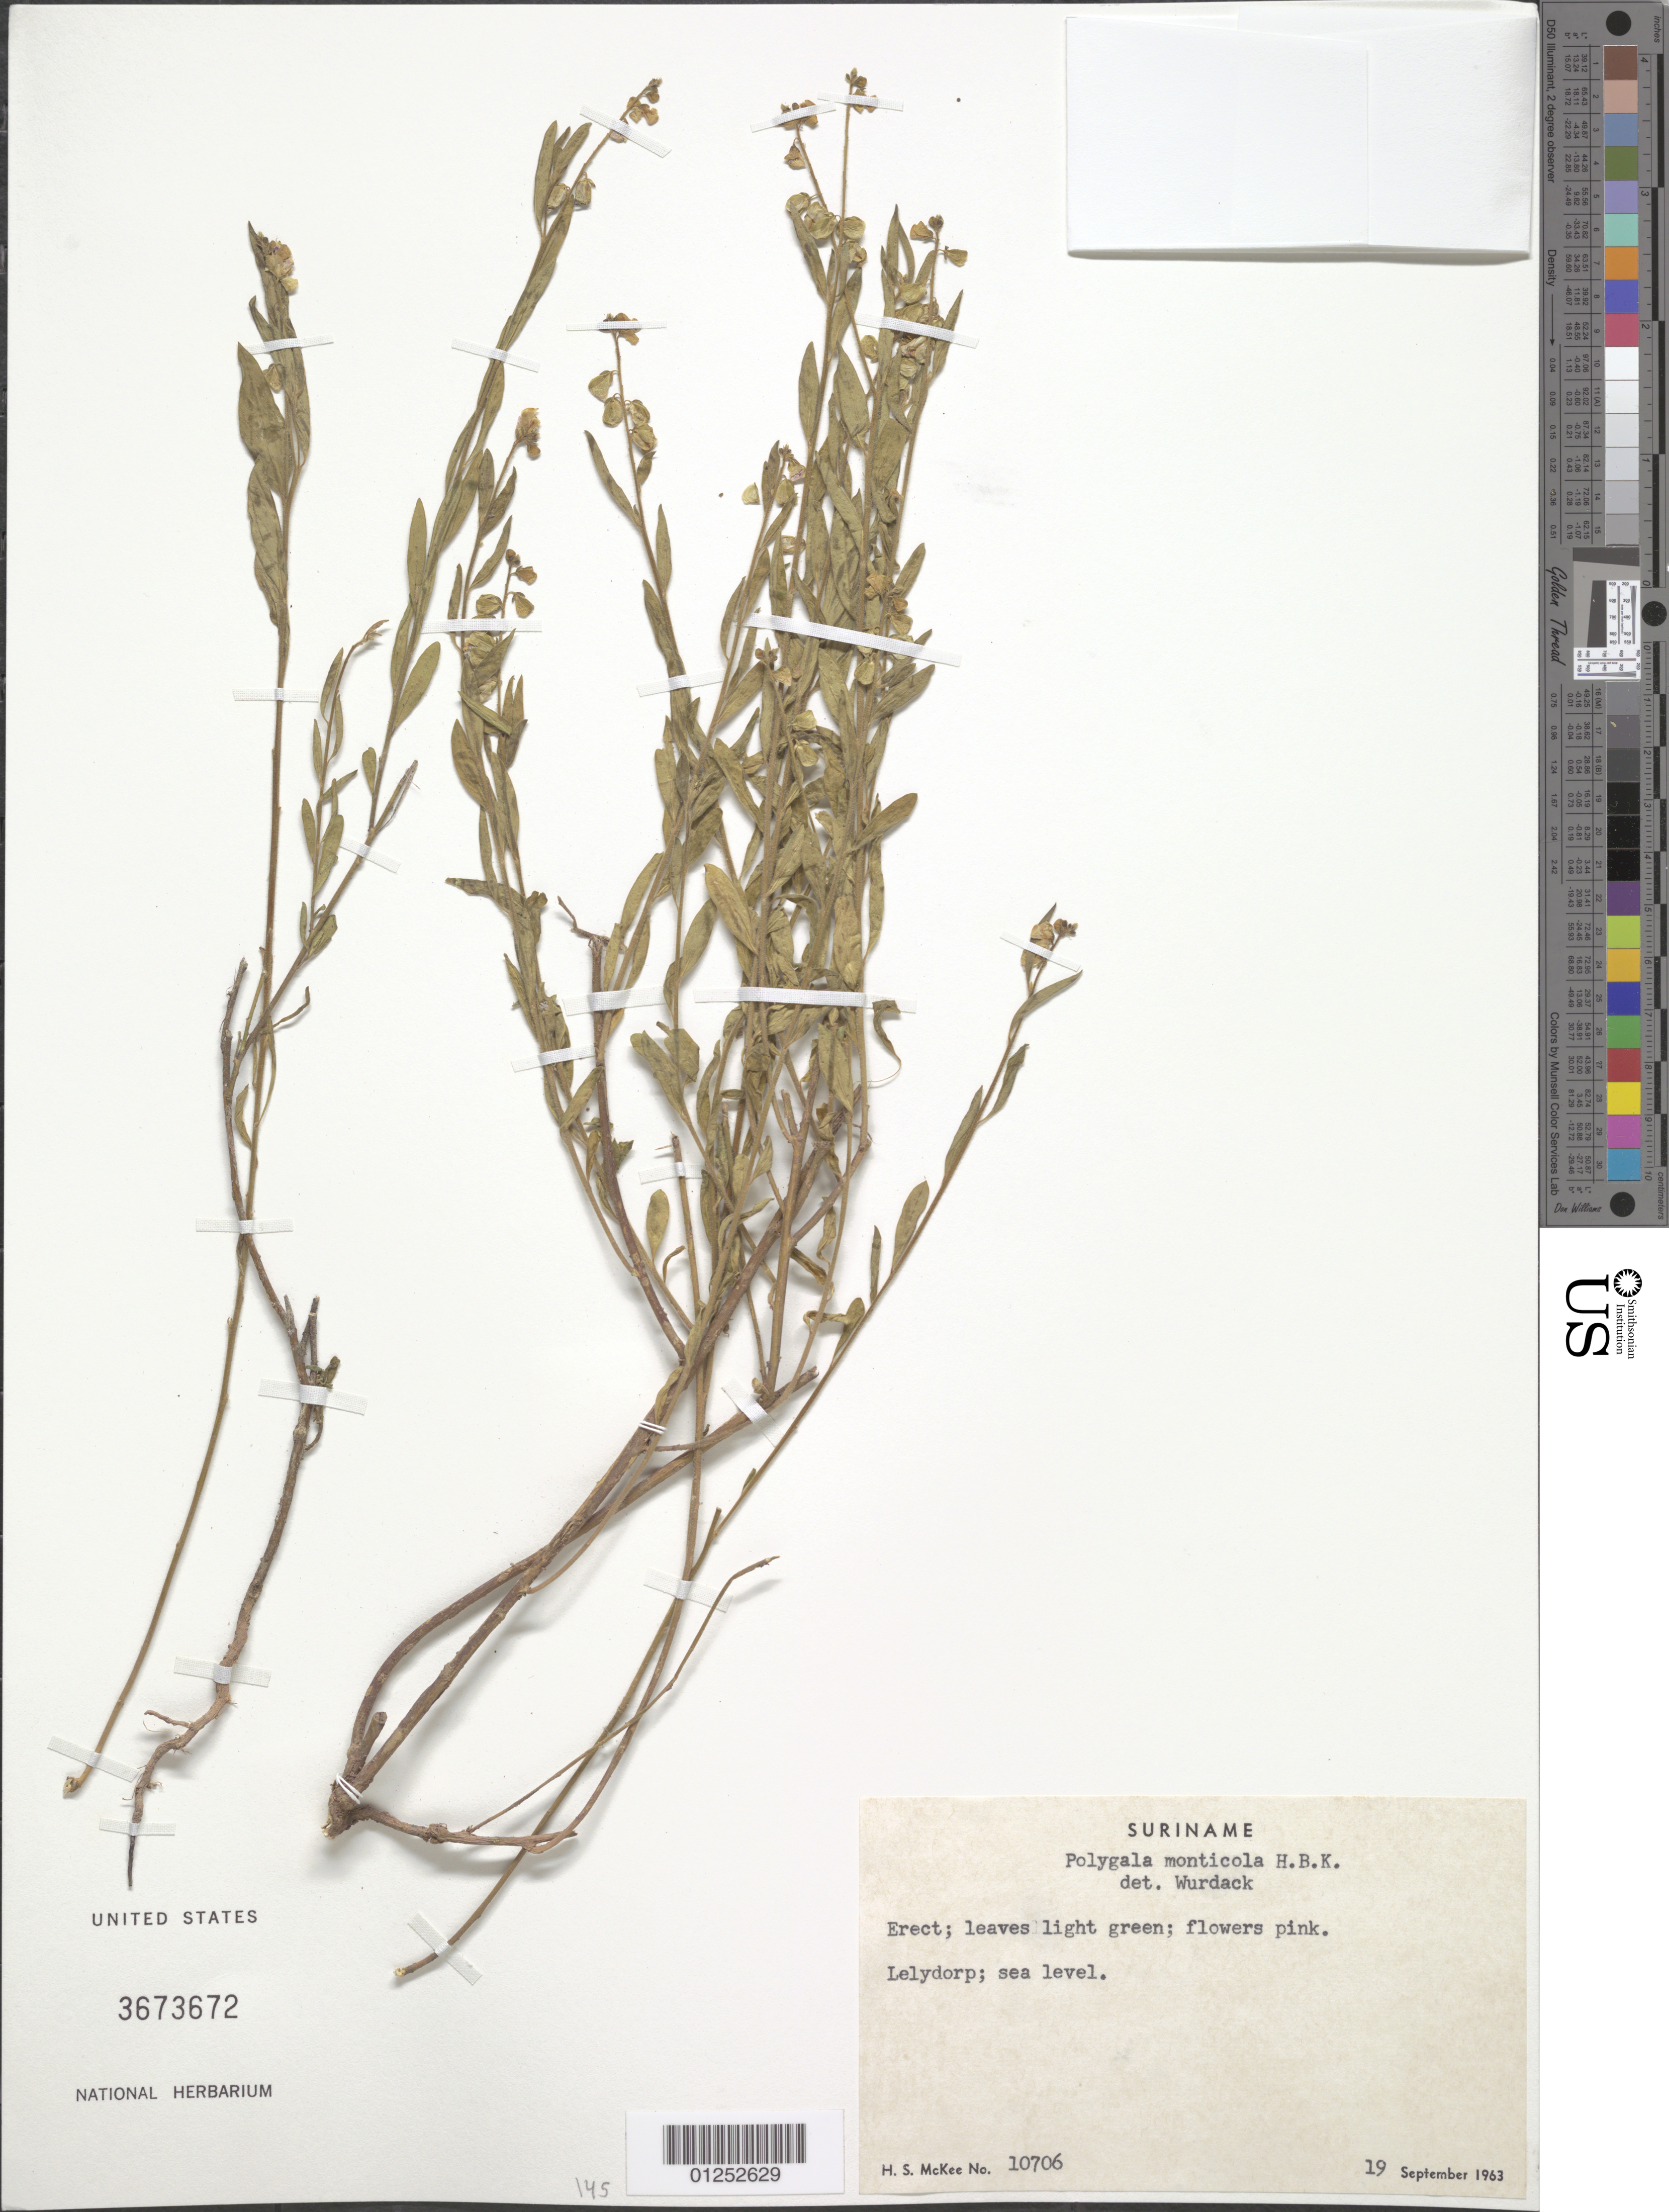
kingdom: Plantae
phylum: Tracheophyta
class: Magnoliopsida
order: Fabales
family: Polygalaceae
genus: Asemeia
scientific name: Asemeia monticola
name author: (Kunth) J.F.B. Pastore & J.R. Abbott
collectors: H. S. McKee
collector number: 10706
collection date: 1963-09-19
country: Suriname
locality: Lelydorp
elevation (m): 0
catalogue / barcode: US 3673672